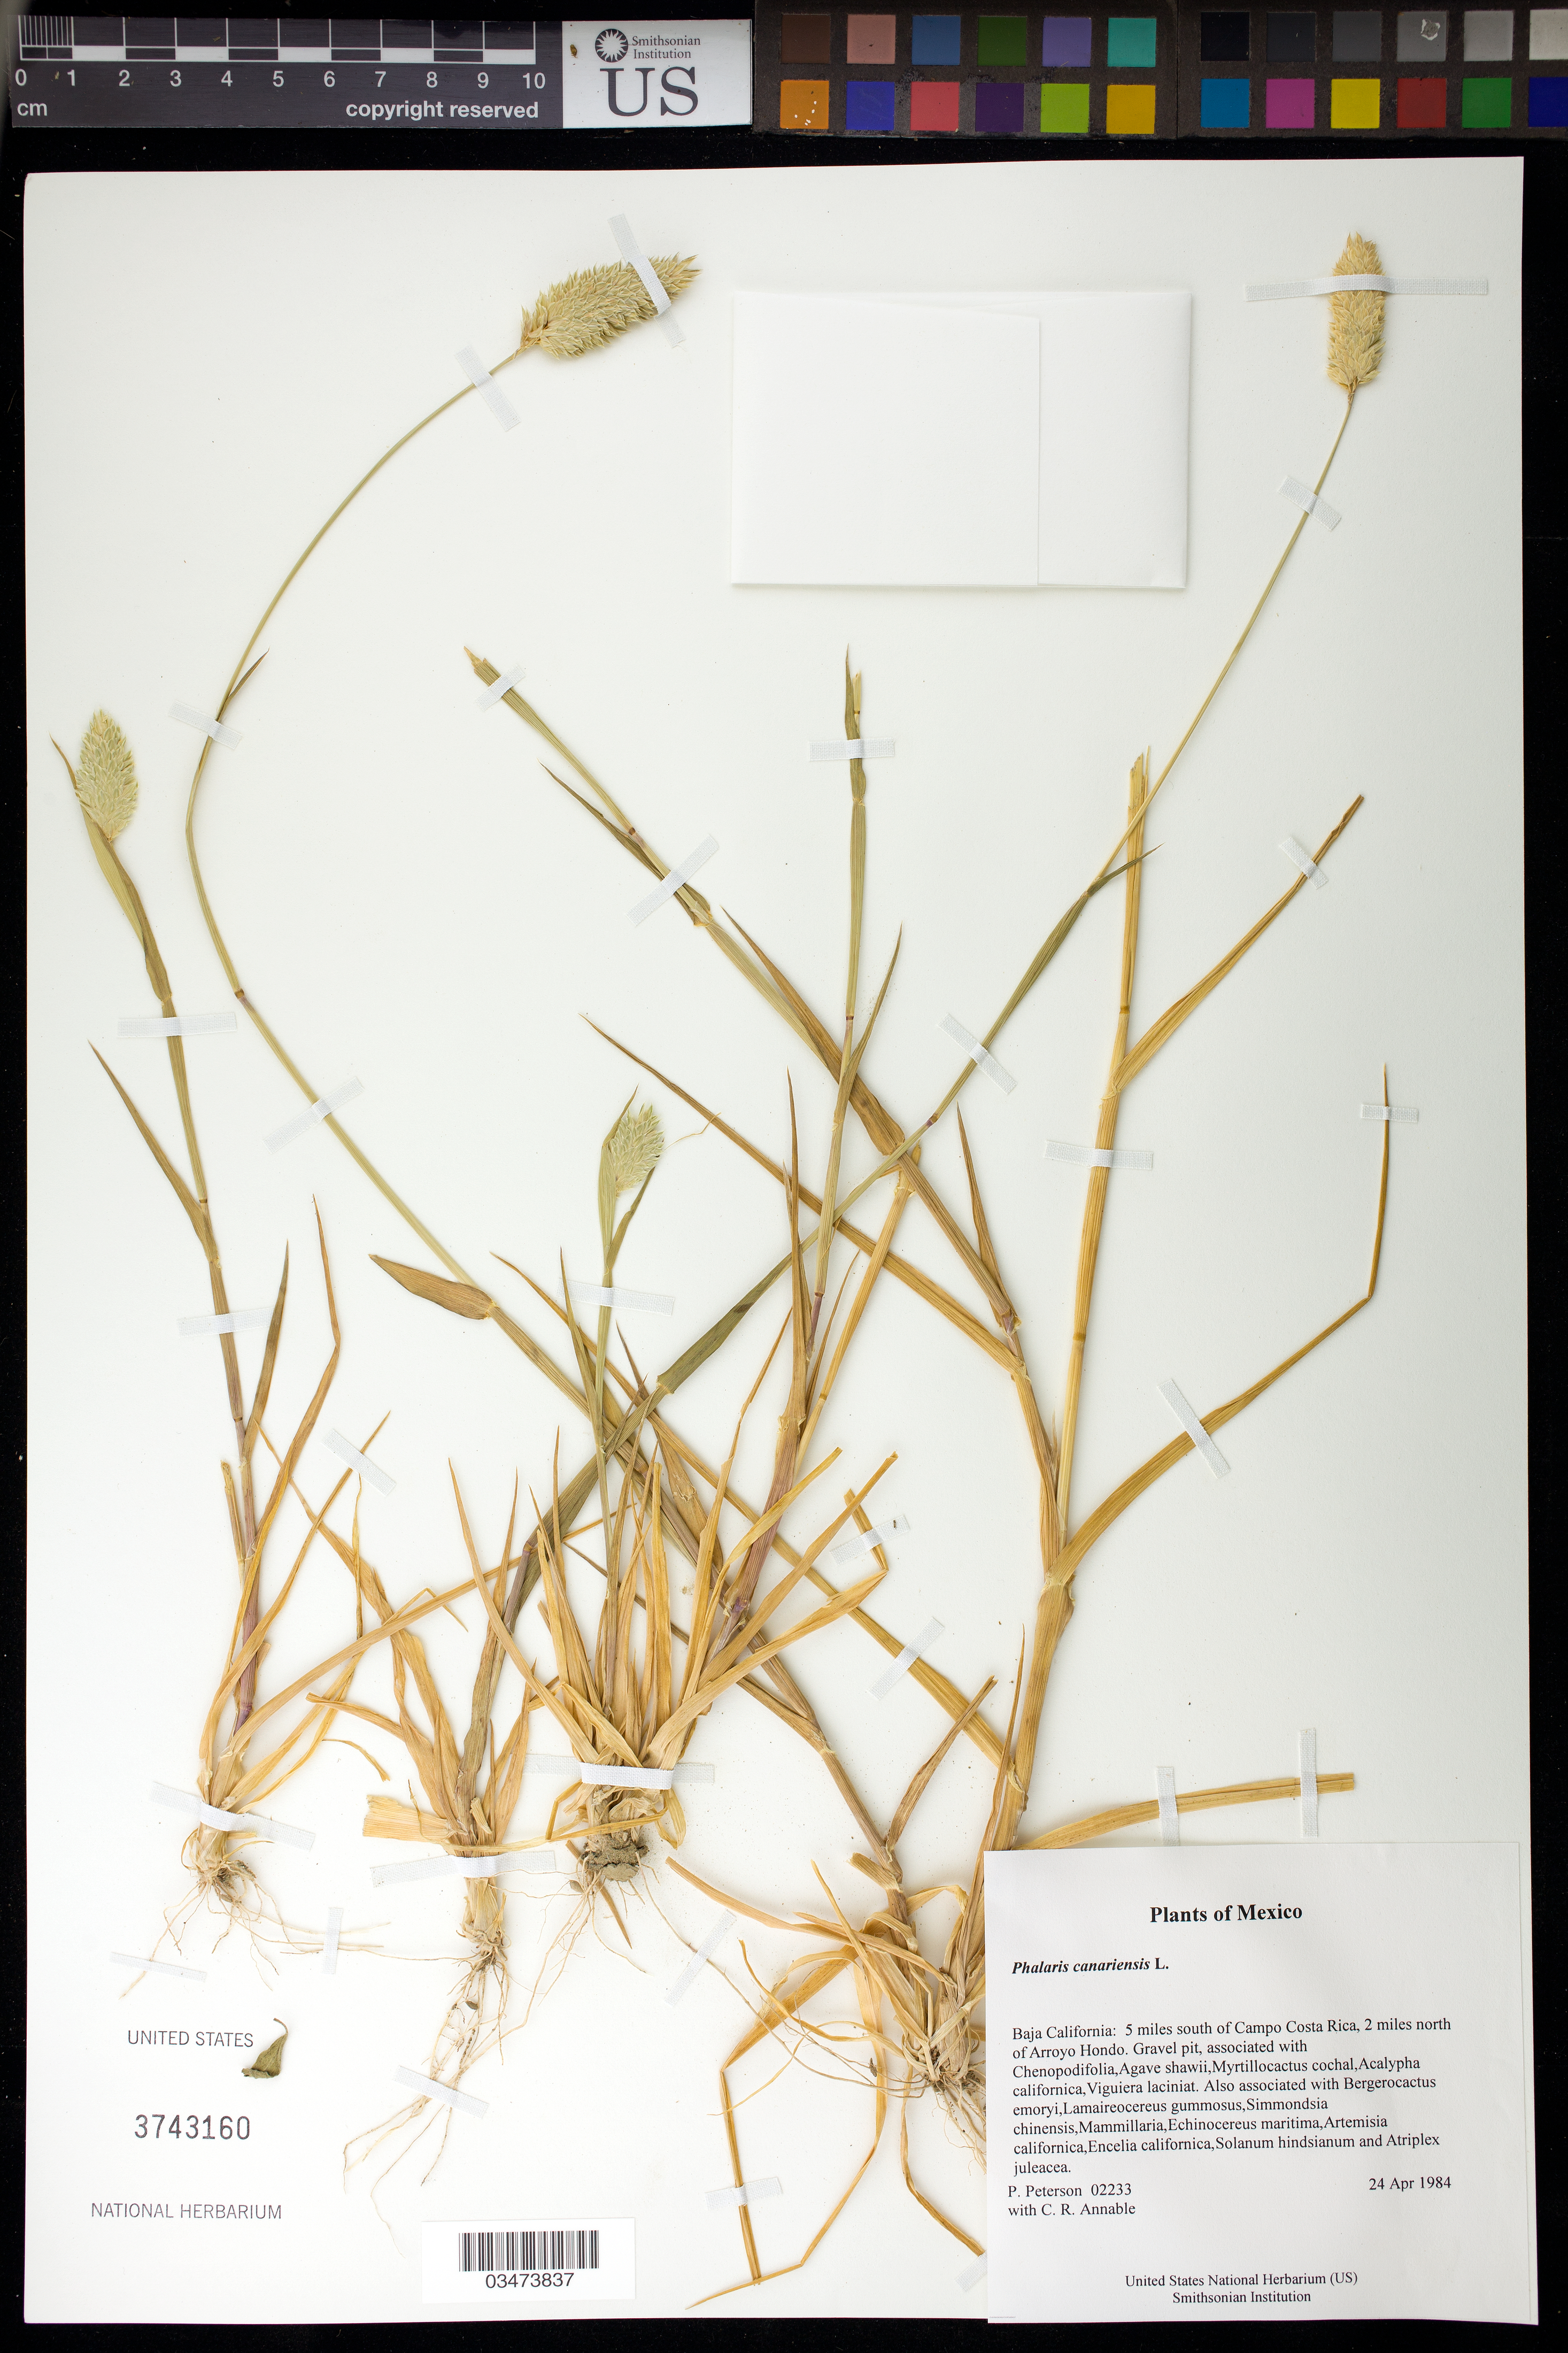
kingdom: Plantae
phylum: Tracheophyta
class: Liliopsida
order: Poales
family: Poaceae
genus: Phalaris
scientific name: Phalaris canariensis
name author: L.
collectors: P. M. Peterson & C. R. Annable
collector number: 02233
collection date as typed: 24 Apr 1984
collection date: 1984-04-24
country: Mexico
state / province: Baja California Norte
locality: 5 miles south of Campo Costa Rica, 2 miles north of Arroyo Hondo.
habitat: Gravel pit, associated with Chenopodifolia,Agave shawii,Myrtillocactus cochal,Acalypha californica,Viguiera laciniat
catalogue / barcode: US 3743160